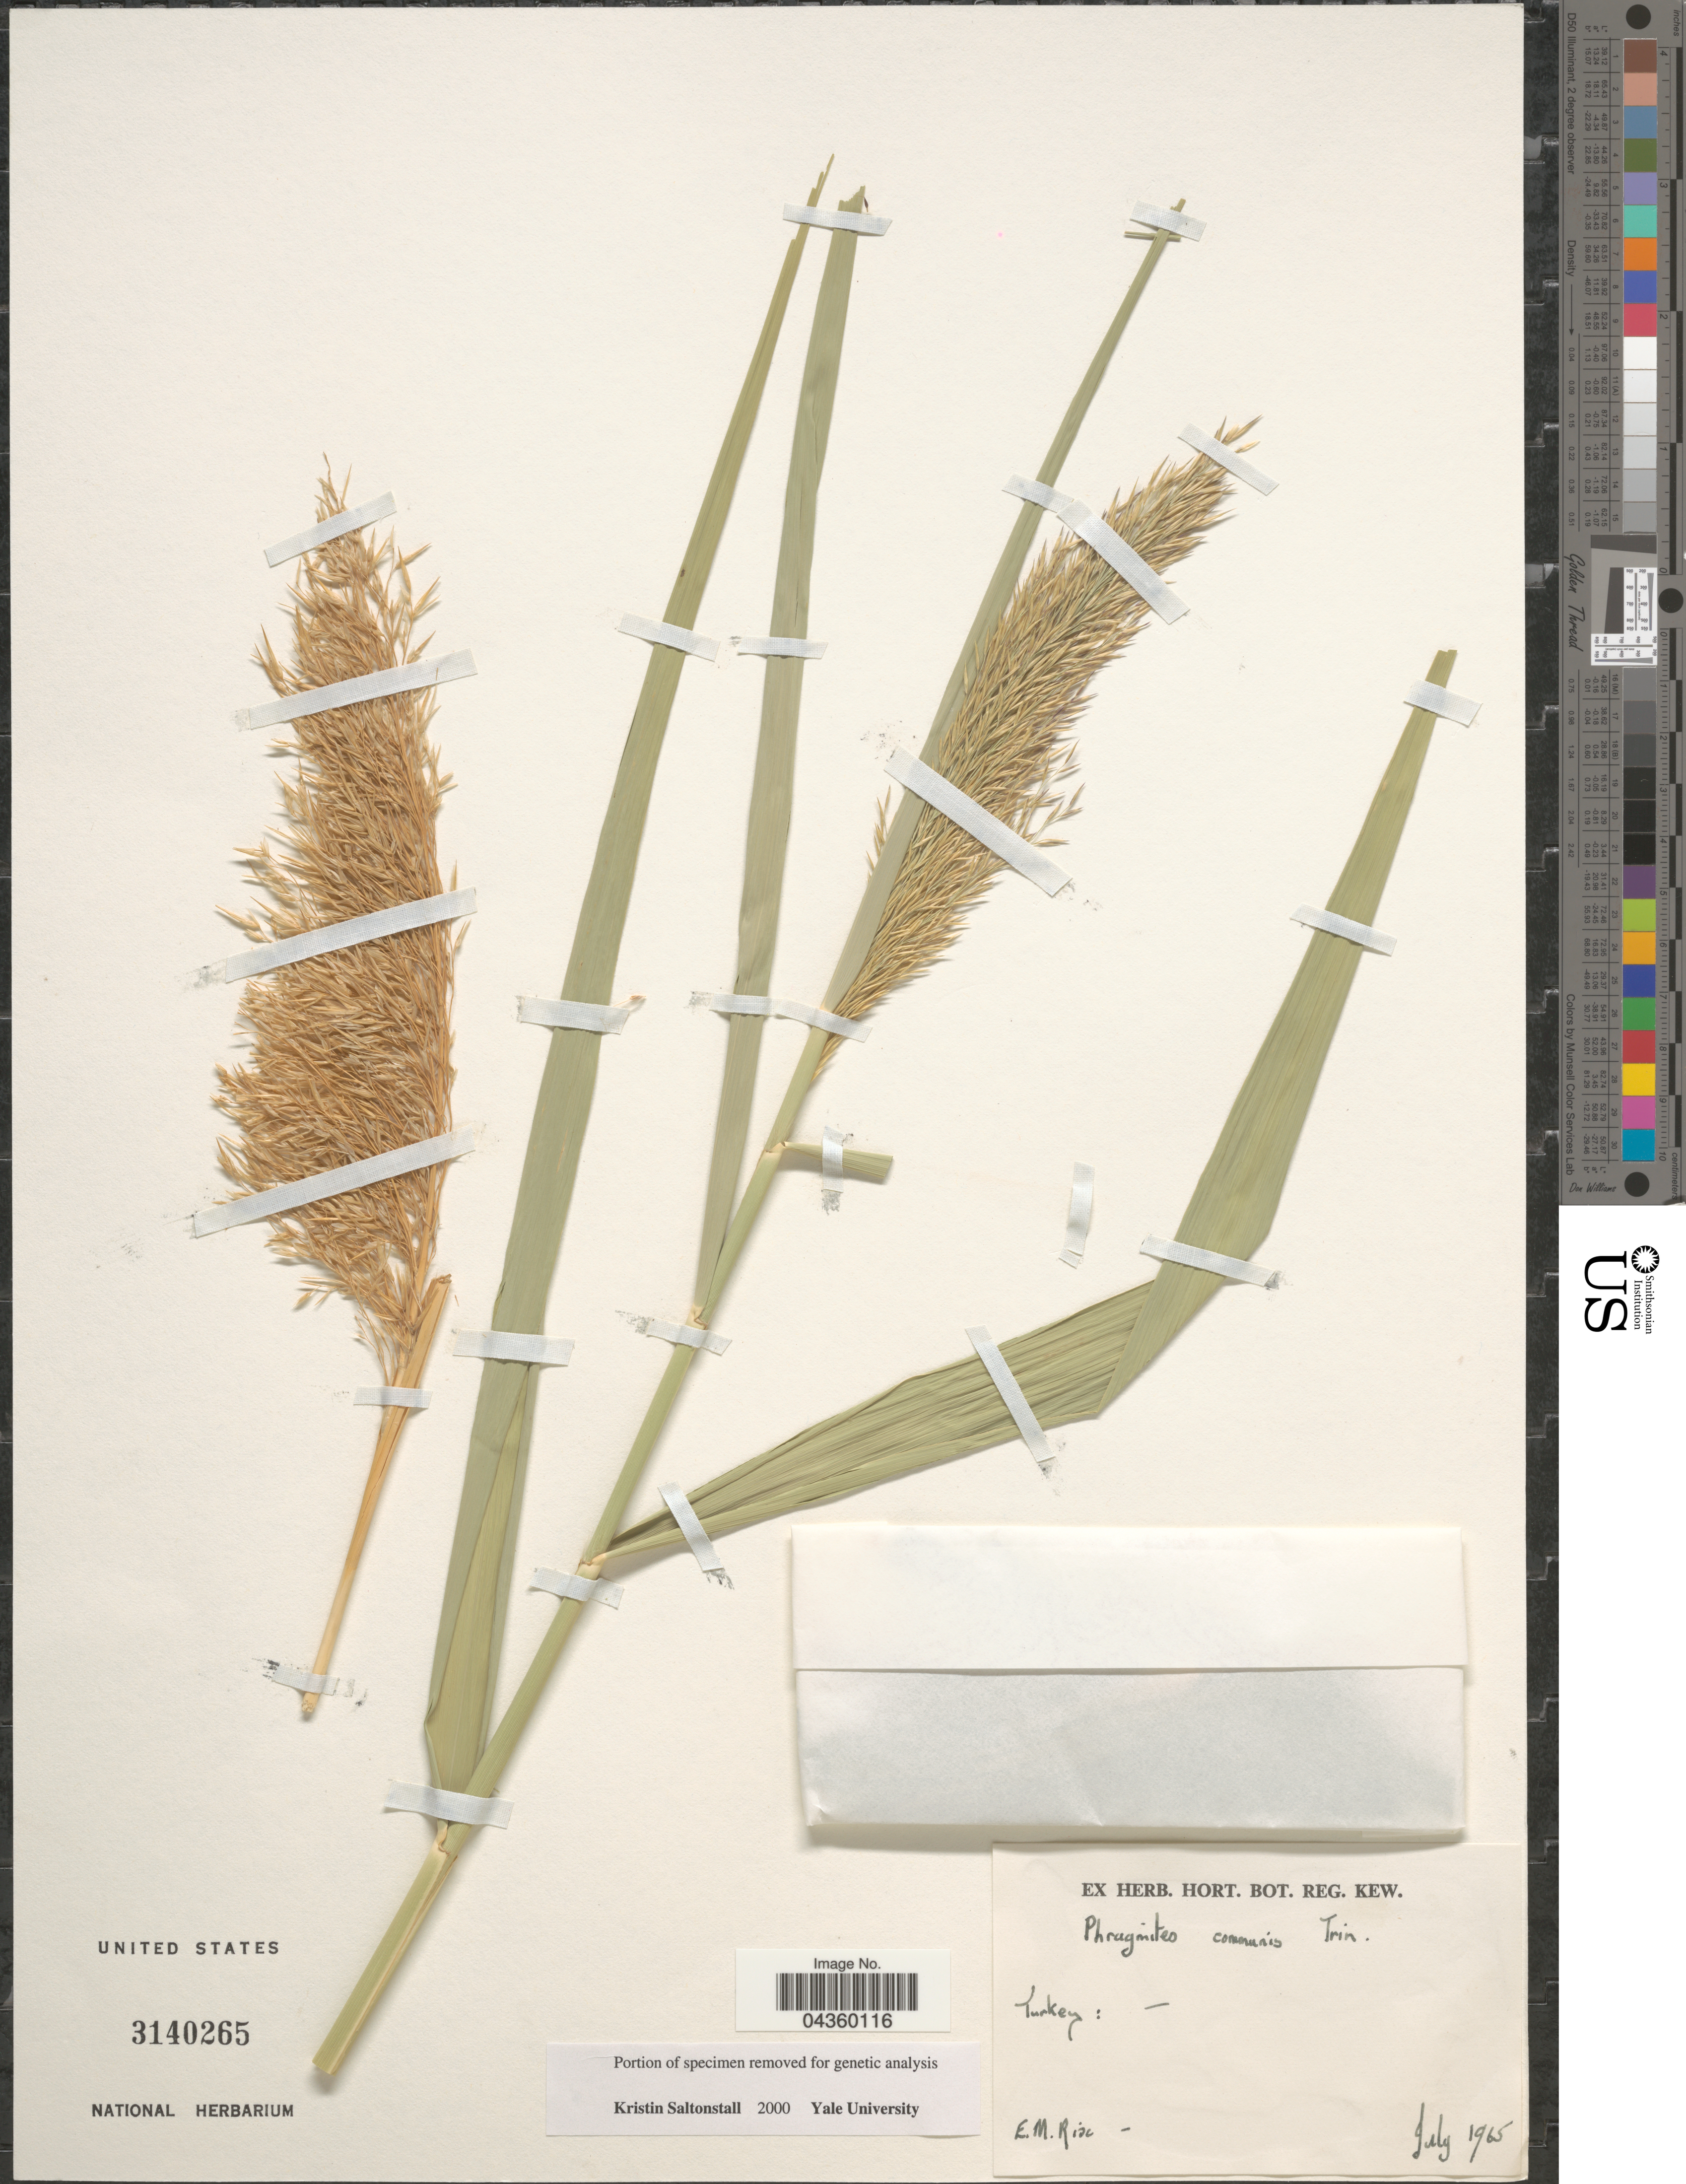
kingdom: Plantae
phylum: Tracheophyta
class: Liliopsida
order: Poales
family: Poaceae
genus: Phragmites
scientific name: Phragmites australis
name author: (Cav.) Trin. ex Steud.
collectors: E.M. Rix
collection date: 1965-07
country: Turkey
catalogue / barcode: US 3140265